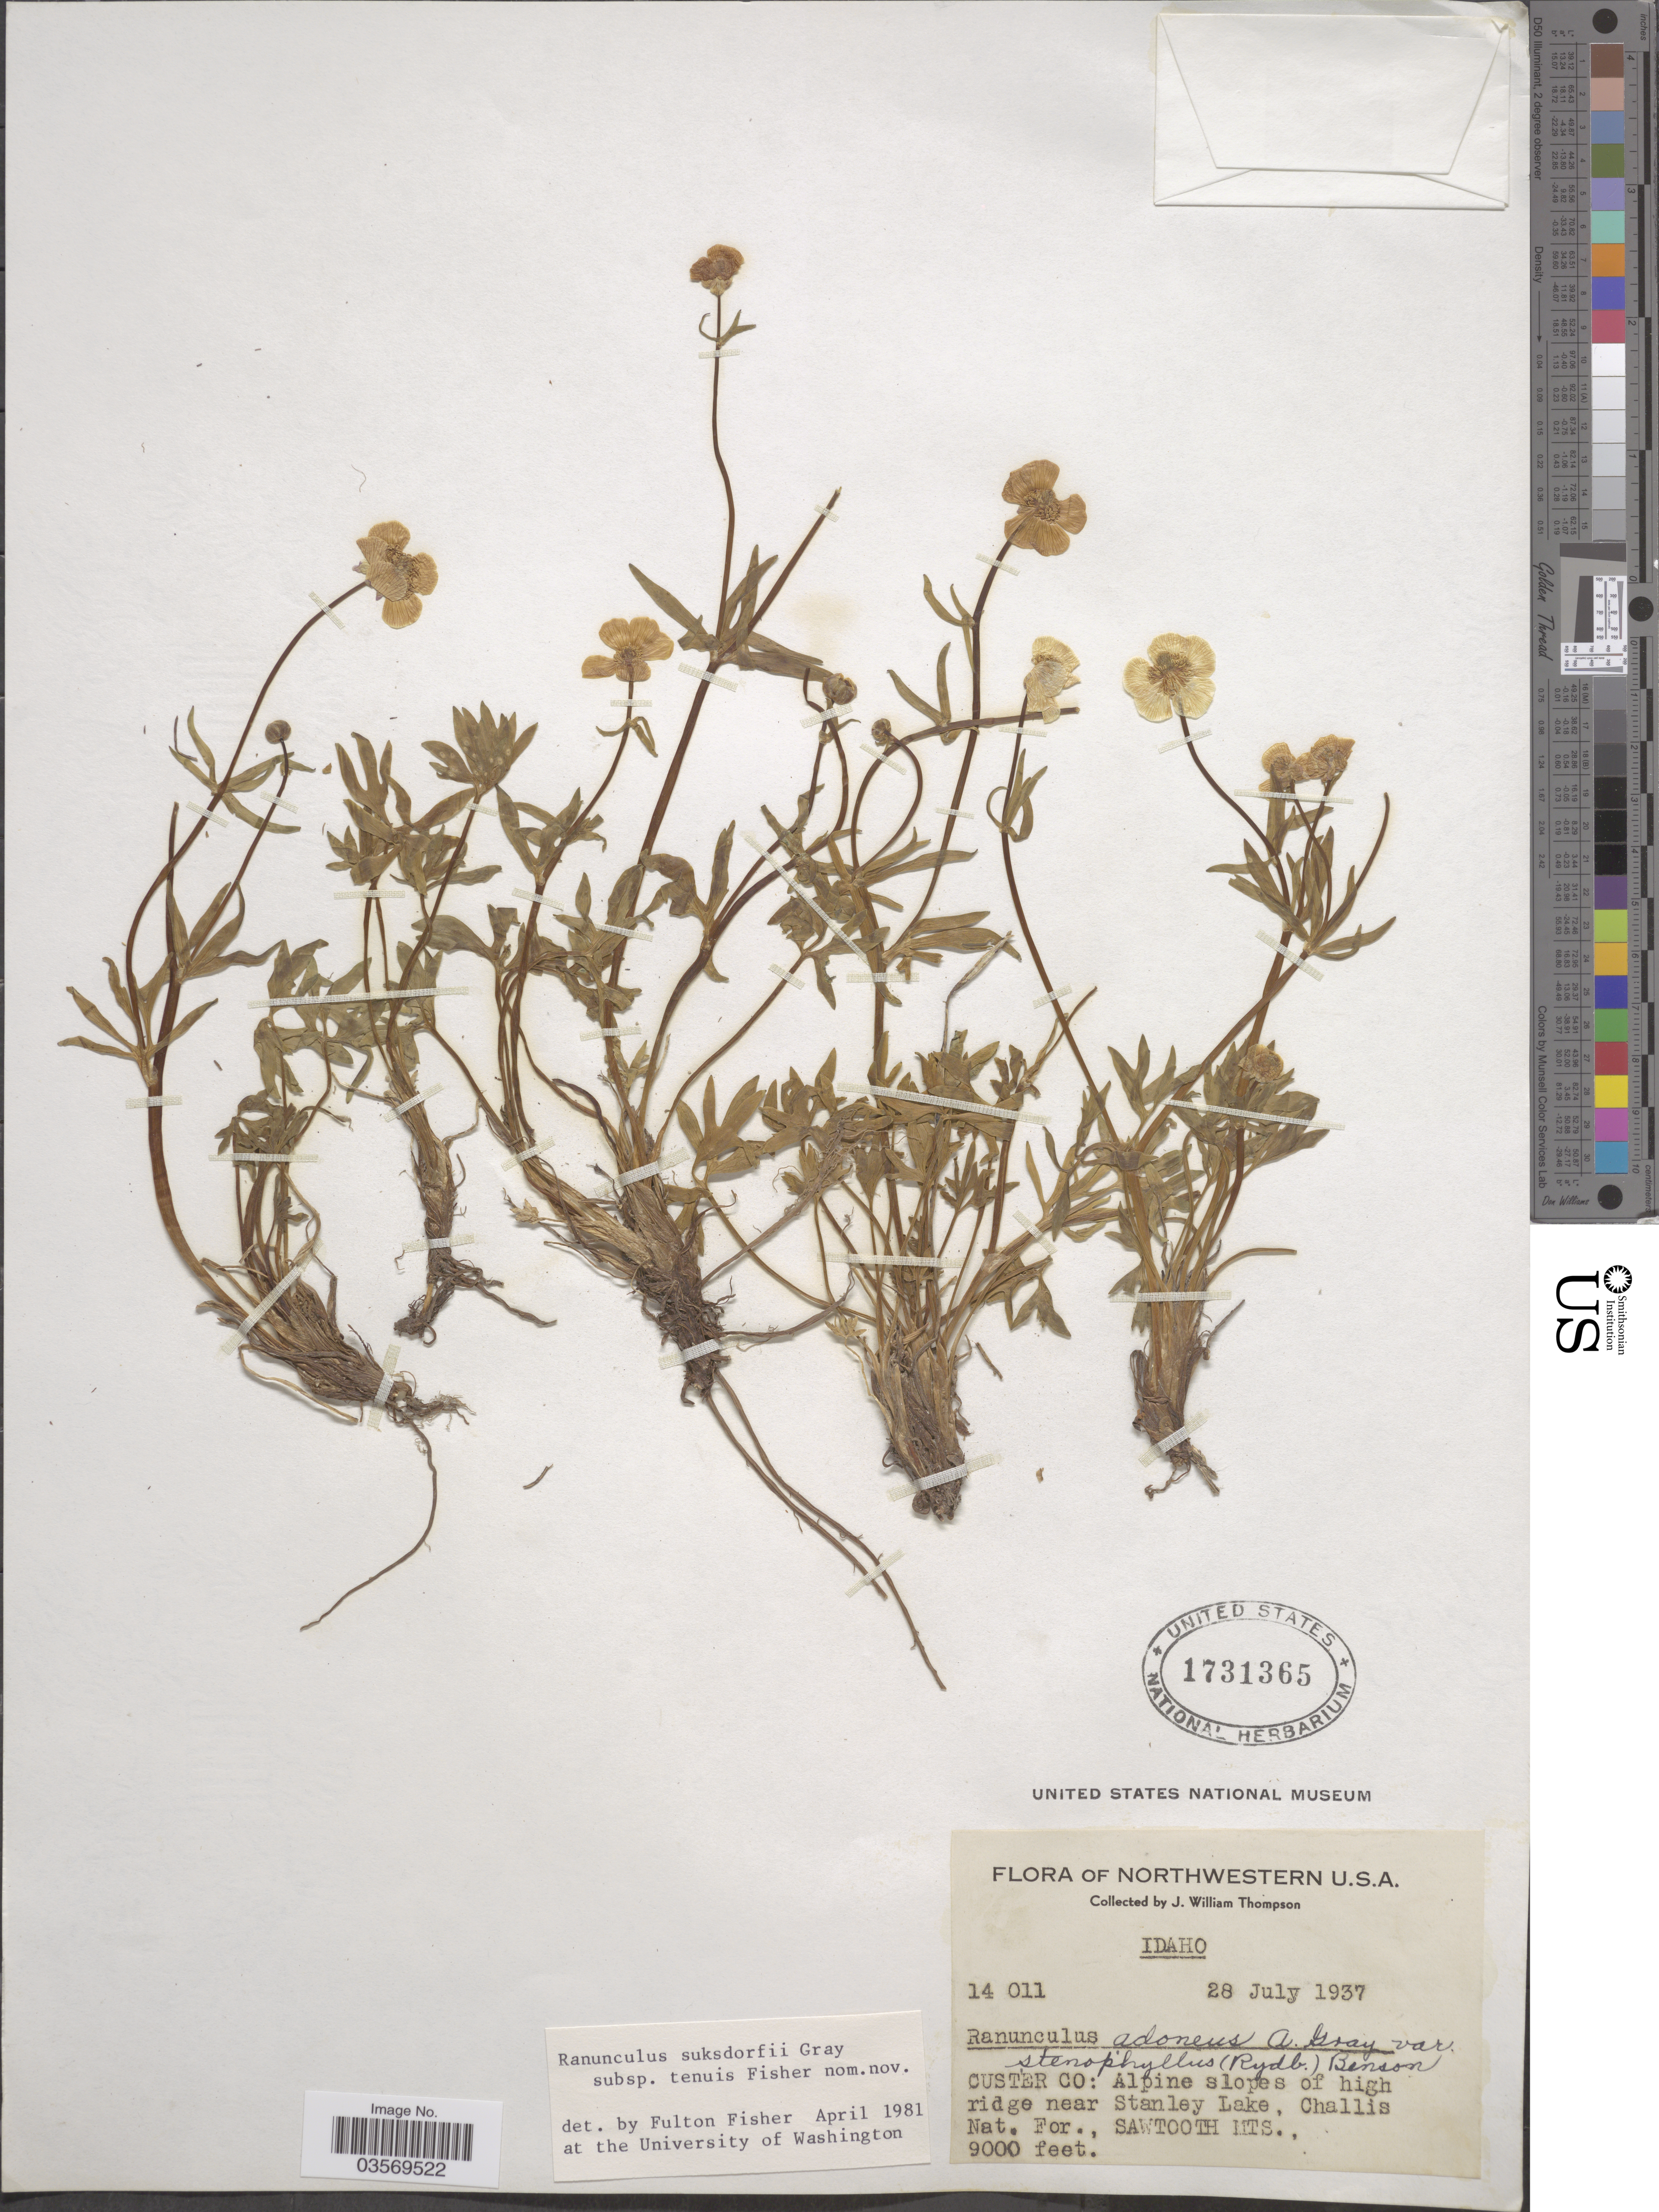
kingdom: Plantae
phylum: Tracheophyta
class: Magnoliopsida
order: Ranunculales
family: Ranunculaceae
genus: Ranunculus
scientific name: Ranunculus suksdorfii subsp. tenuis F.J.F. Fisher, nom. nov. ined.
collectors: J. W. Thompson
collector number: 14011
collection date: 1937-07-28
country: United States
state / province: Idaho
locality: Northwestern U.S.A. Custer Co: Alpine slopes of high ridge near Stanley Lake, Challis Nat. For., Sawtooth Mts.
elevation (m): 2743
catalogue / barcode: US 1731365